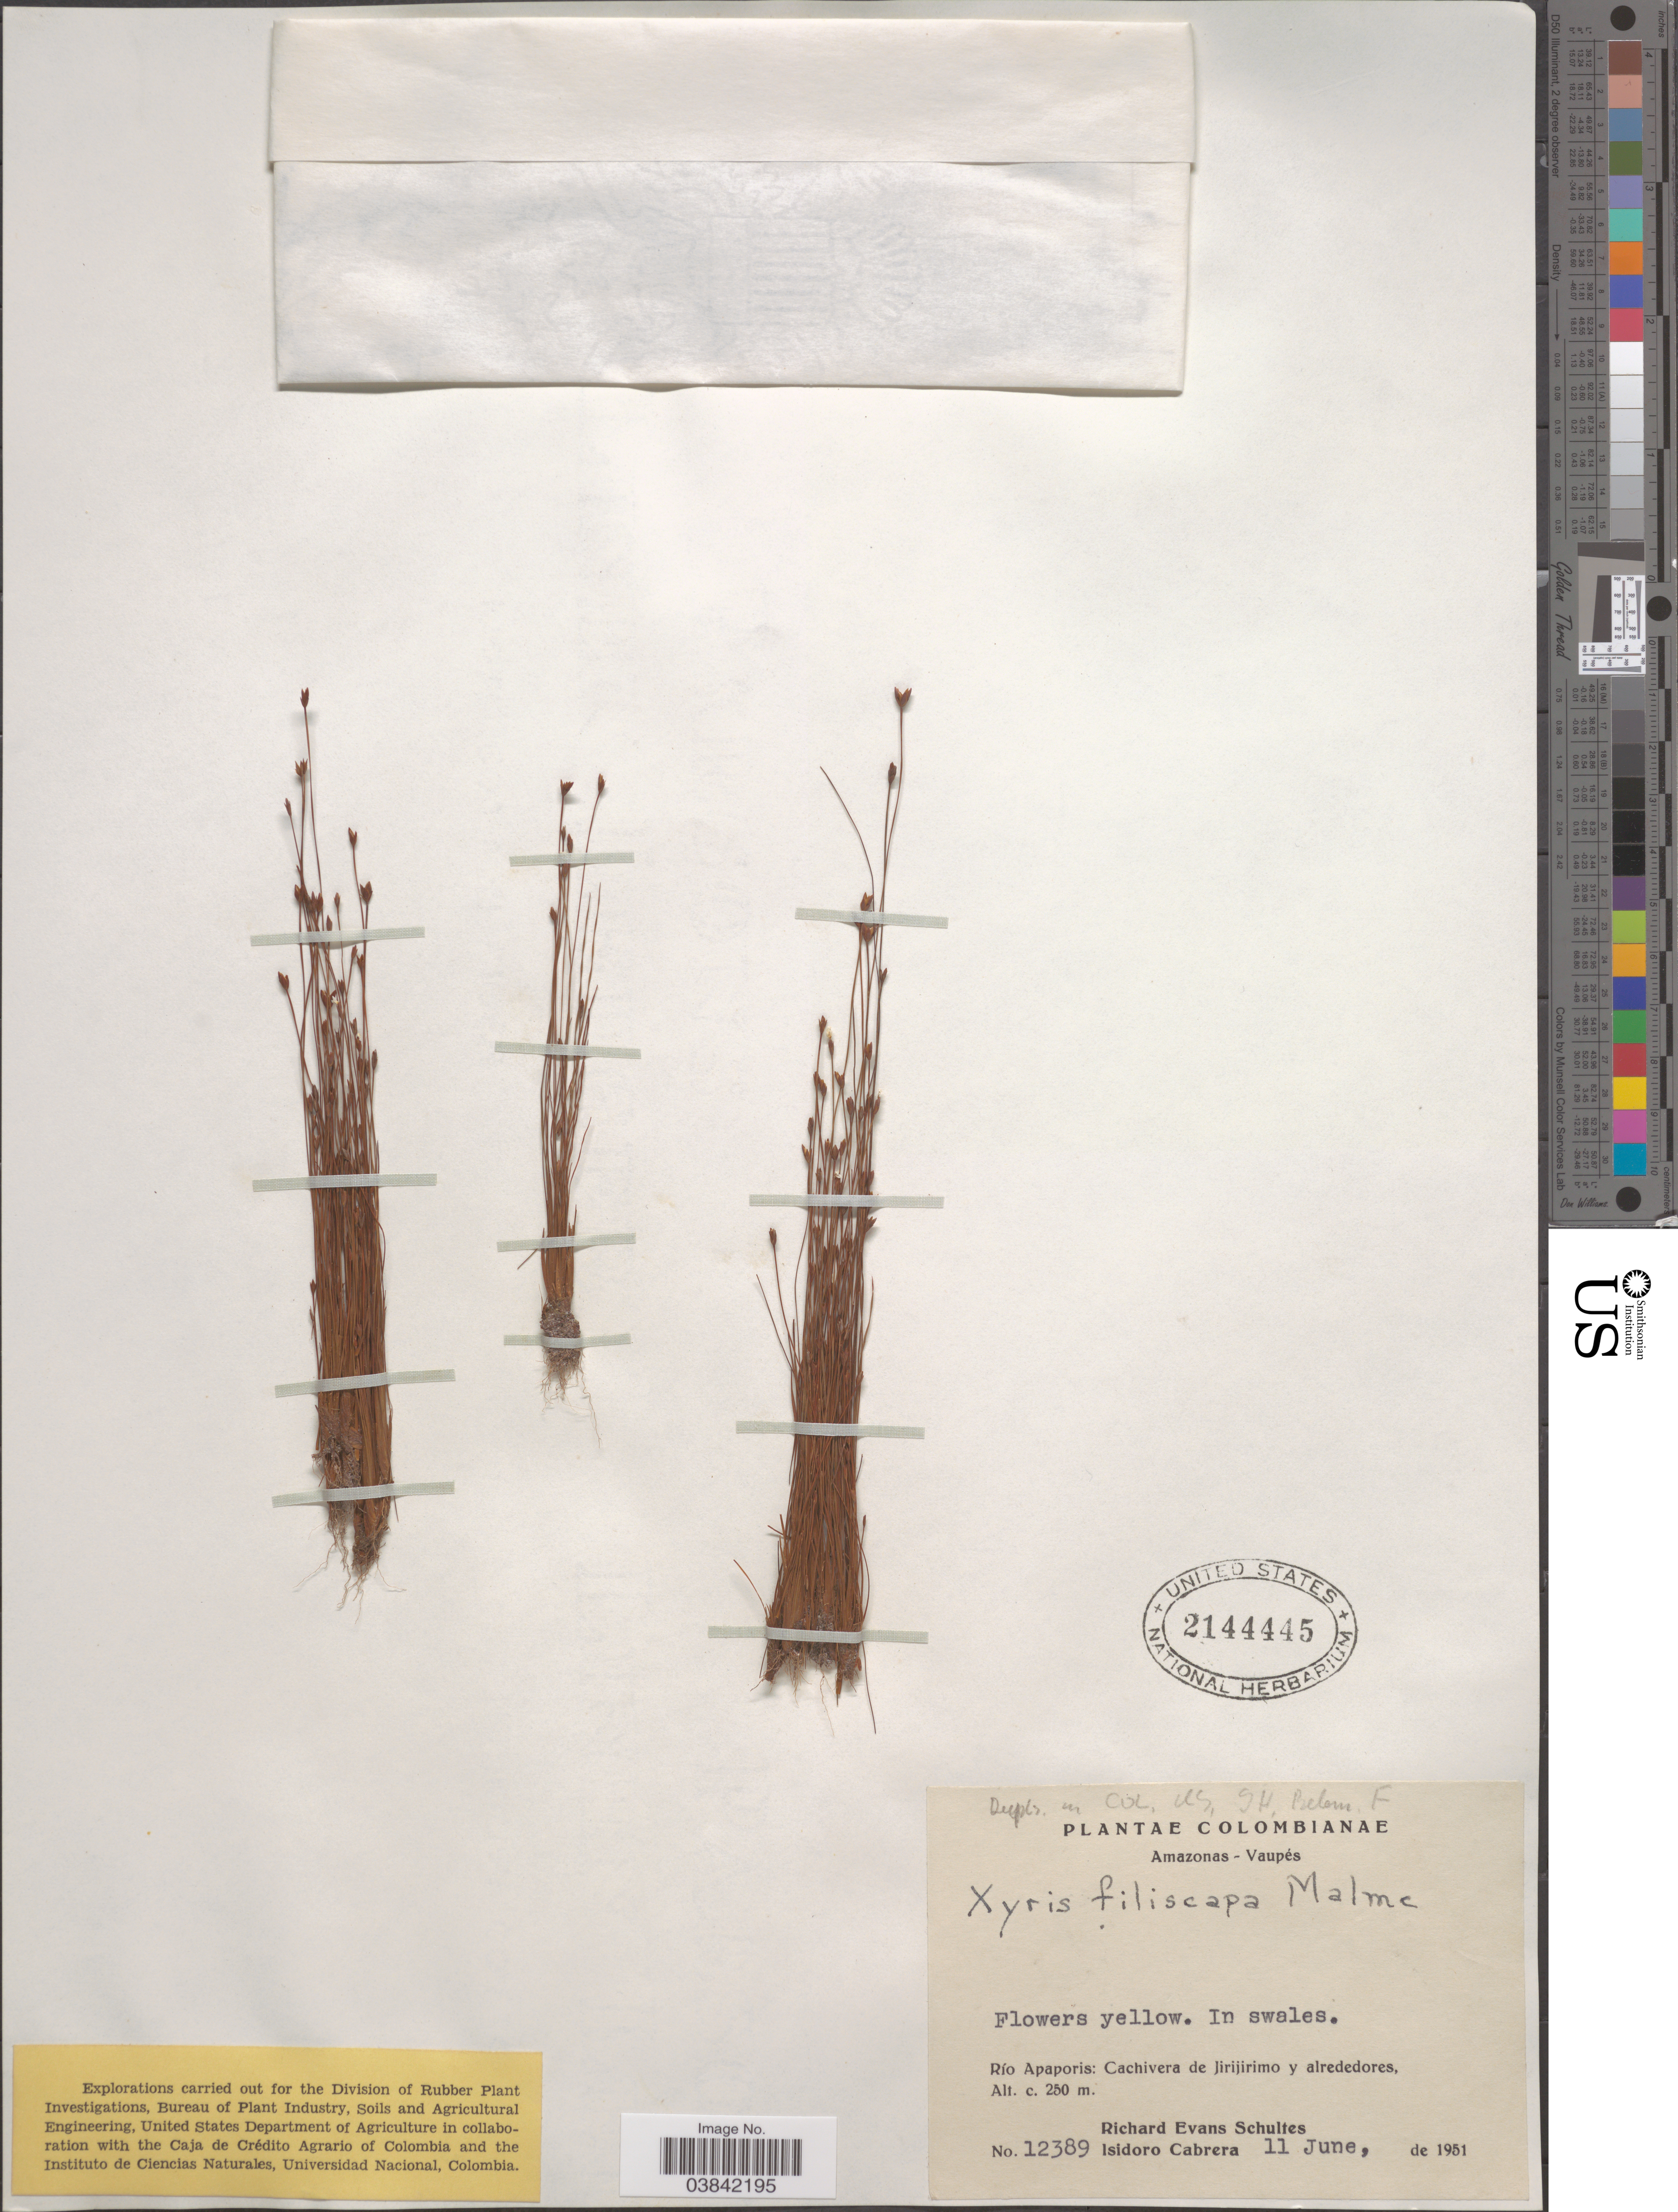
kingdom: Plantae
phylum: Tracheophyta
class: Liliopsida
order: Poales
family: Xyridaceae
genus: Xyris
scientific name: Xyris filiscapa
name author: Malme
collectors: R. E. Schultes & I. Cabrera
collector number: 12389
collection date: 1951-06-11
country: Colombia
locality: Amzonas - Vaupés. Río Apaporis: Cachivera de Jirijirimo y alrededores.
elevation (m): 250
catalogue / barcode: US 2144445